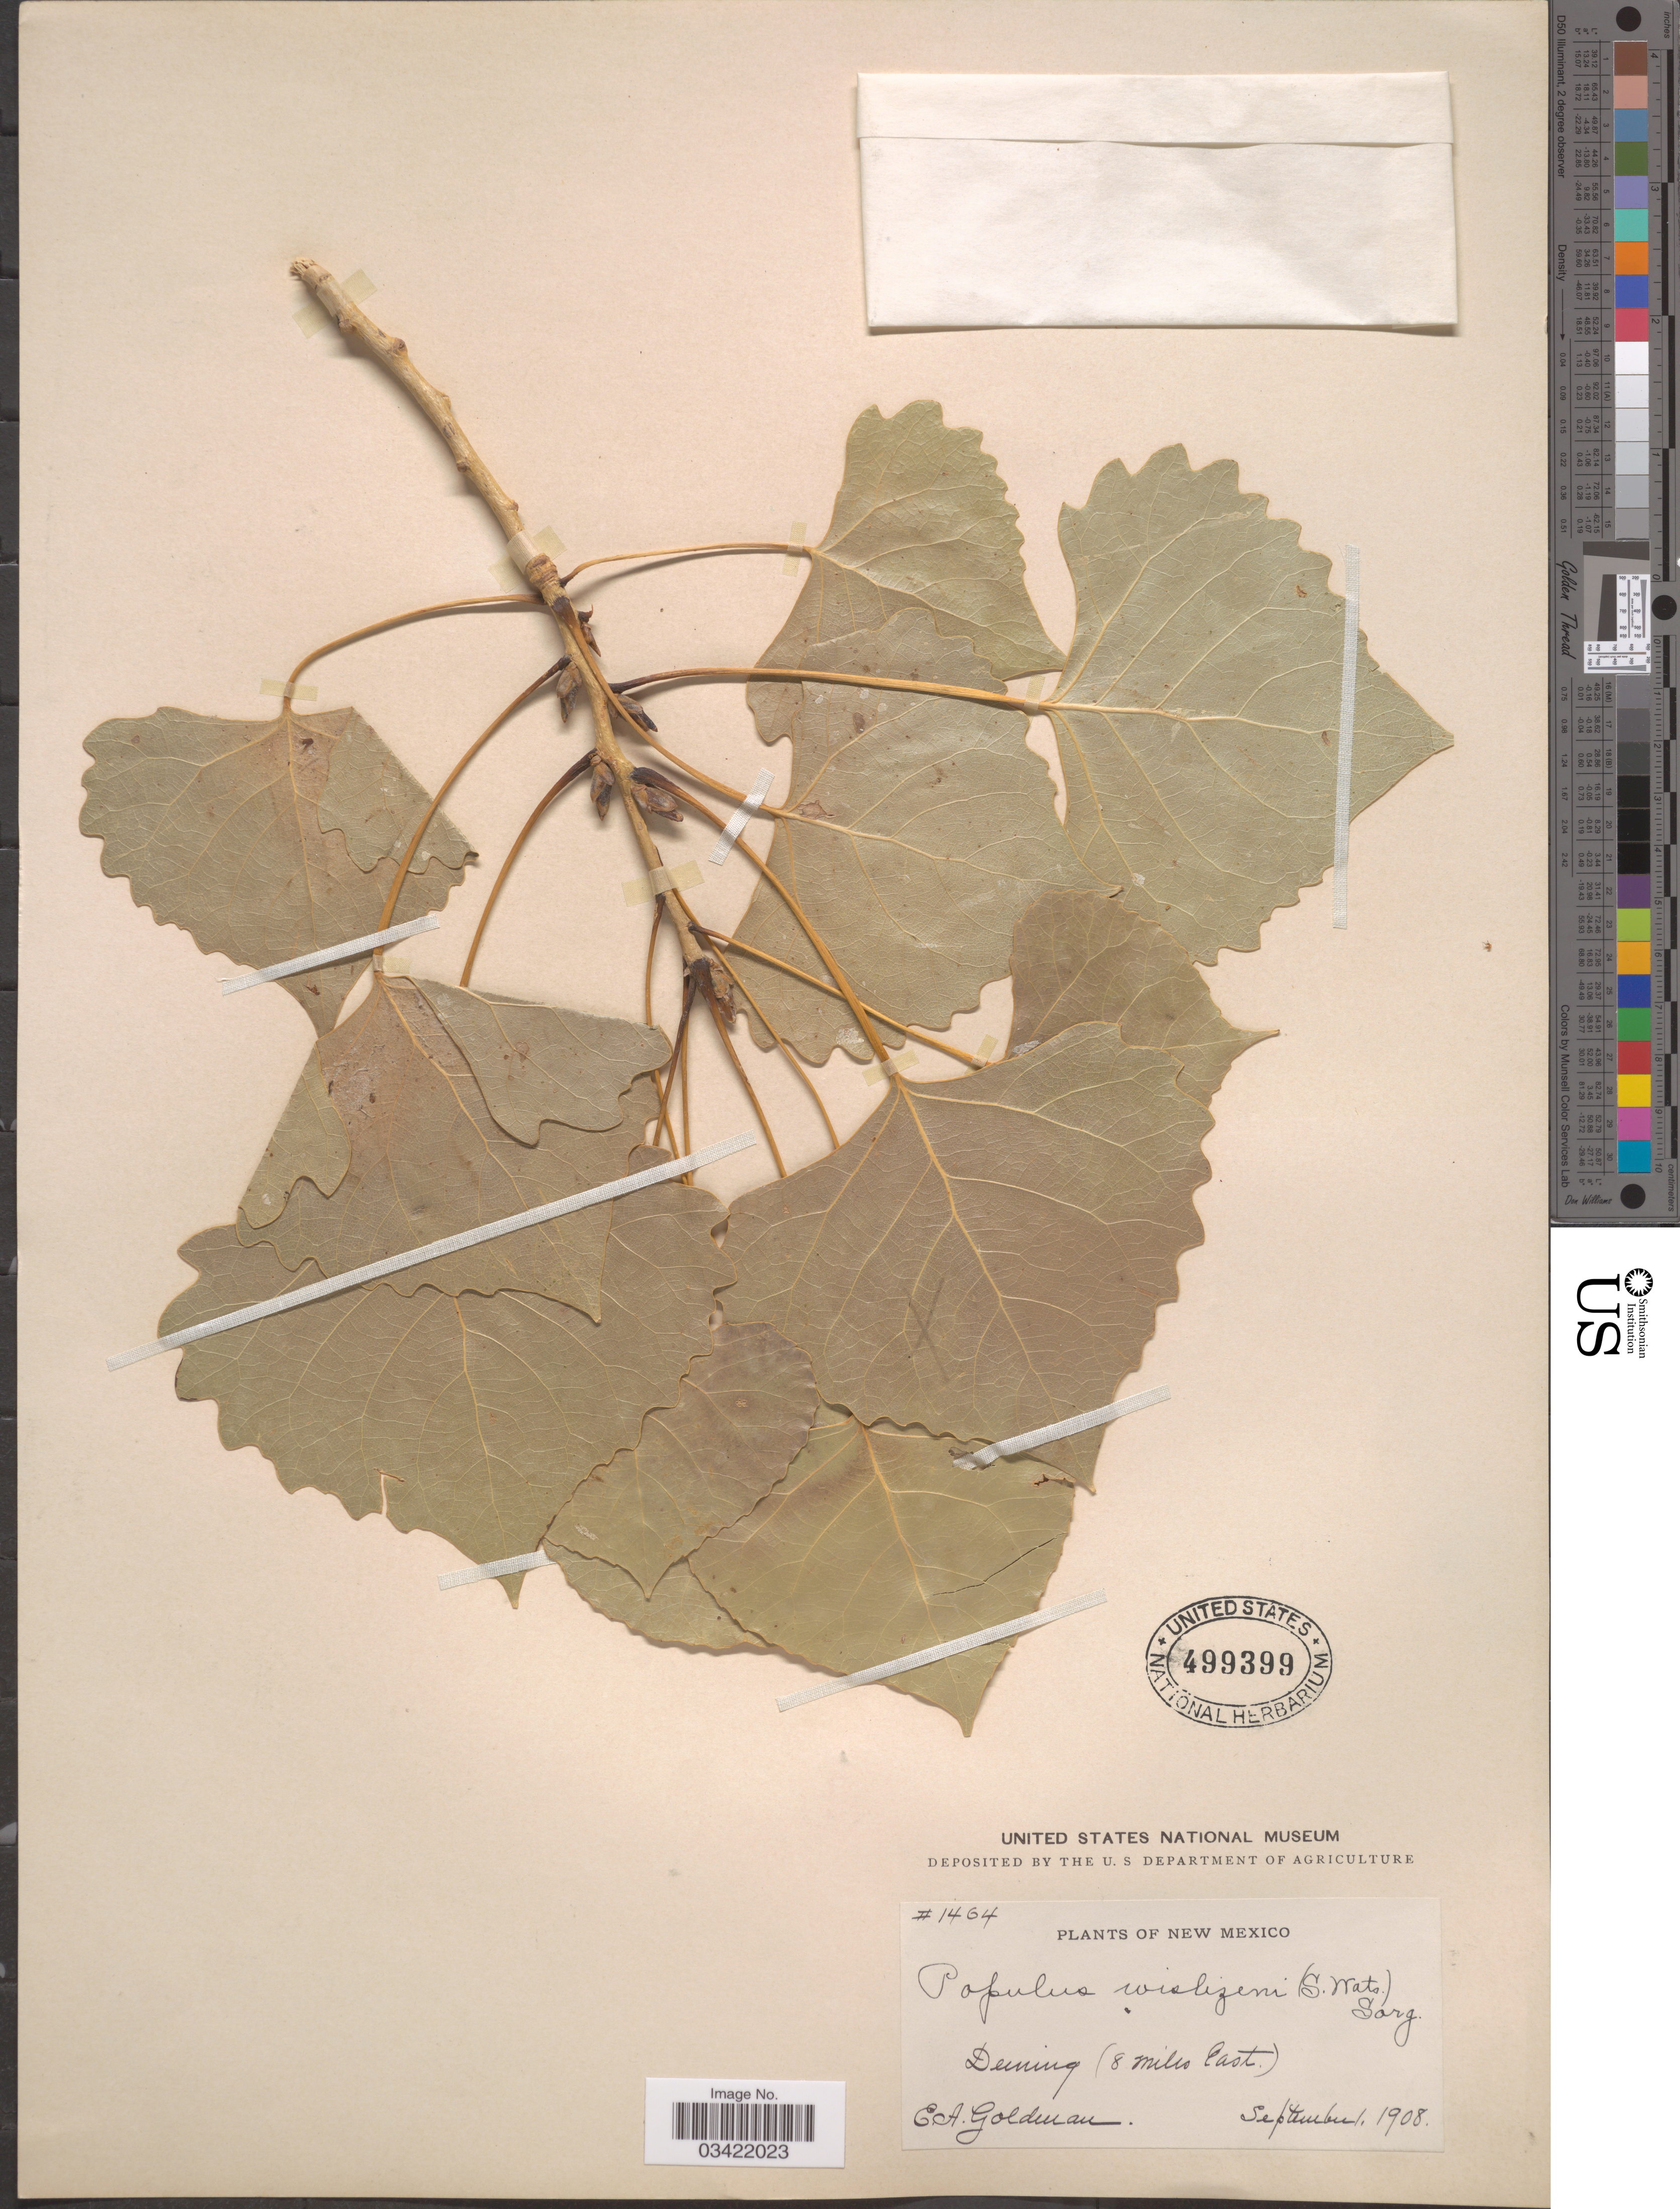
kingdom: Plantae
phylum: Tracheophyta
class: Magnoliopsida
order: Malpighiales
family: Salicaceae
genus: Populus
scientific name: Populus deltoides subsp. wislizeni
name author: (S. Watson) Eckenw.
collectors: E. A. Goldman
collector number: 1464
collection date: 1908-09-01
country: United States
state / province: New Mexico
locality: Deming (8 miles East).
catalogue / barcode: US 499399